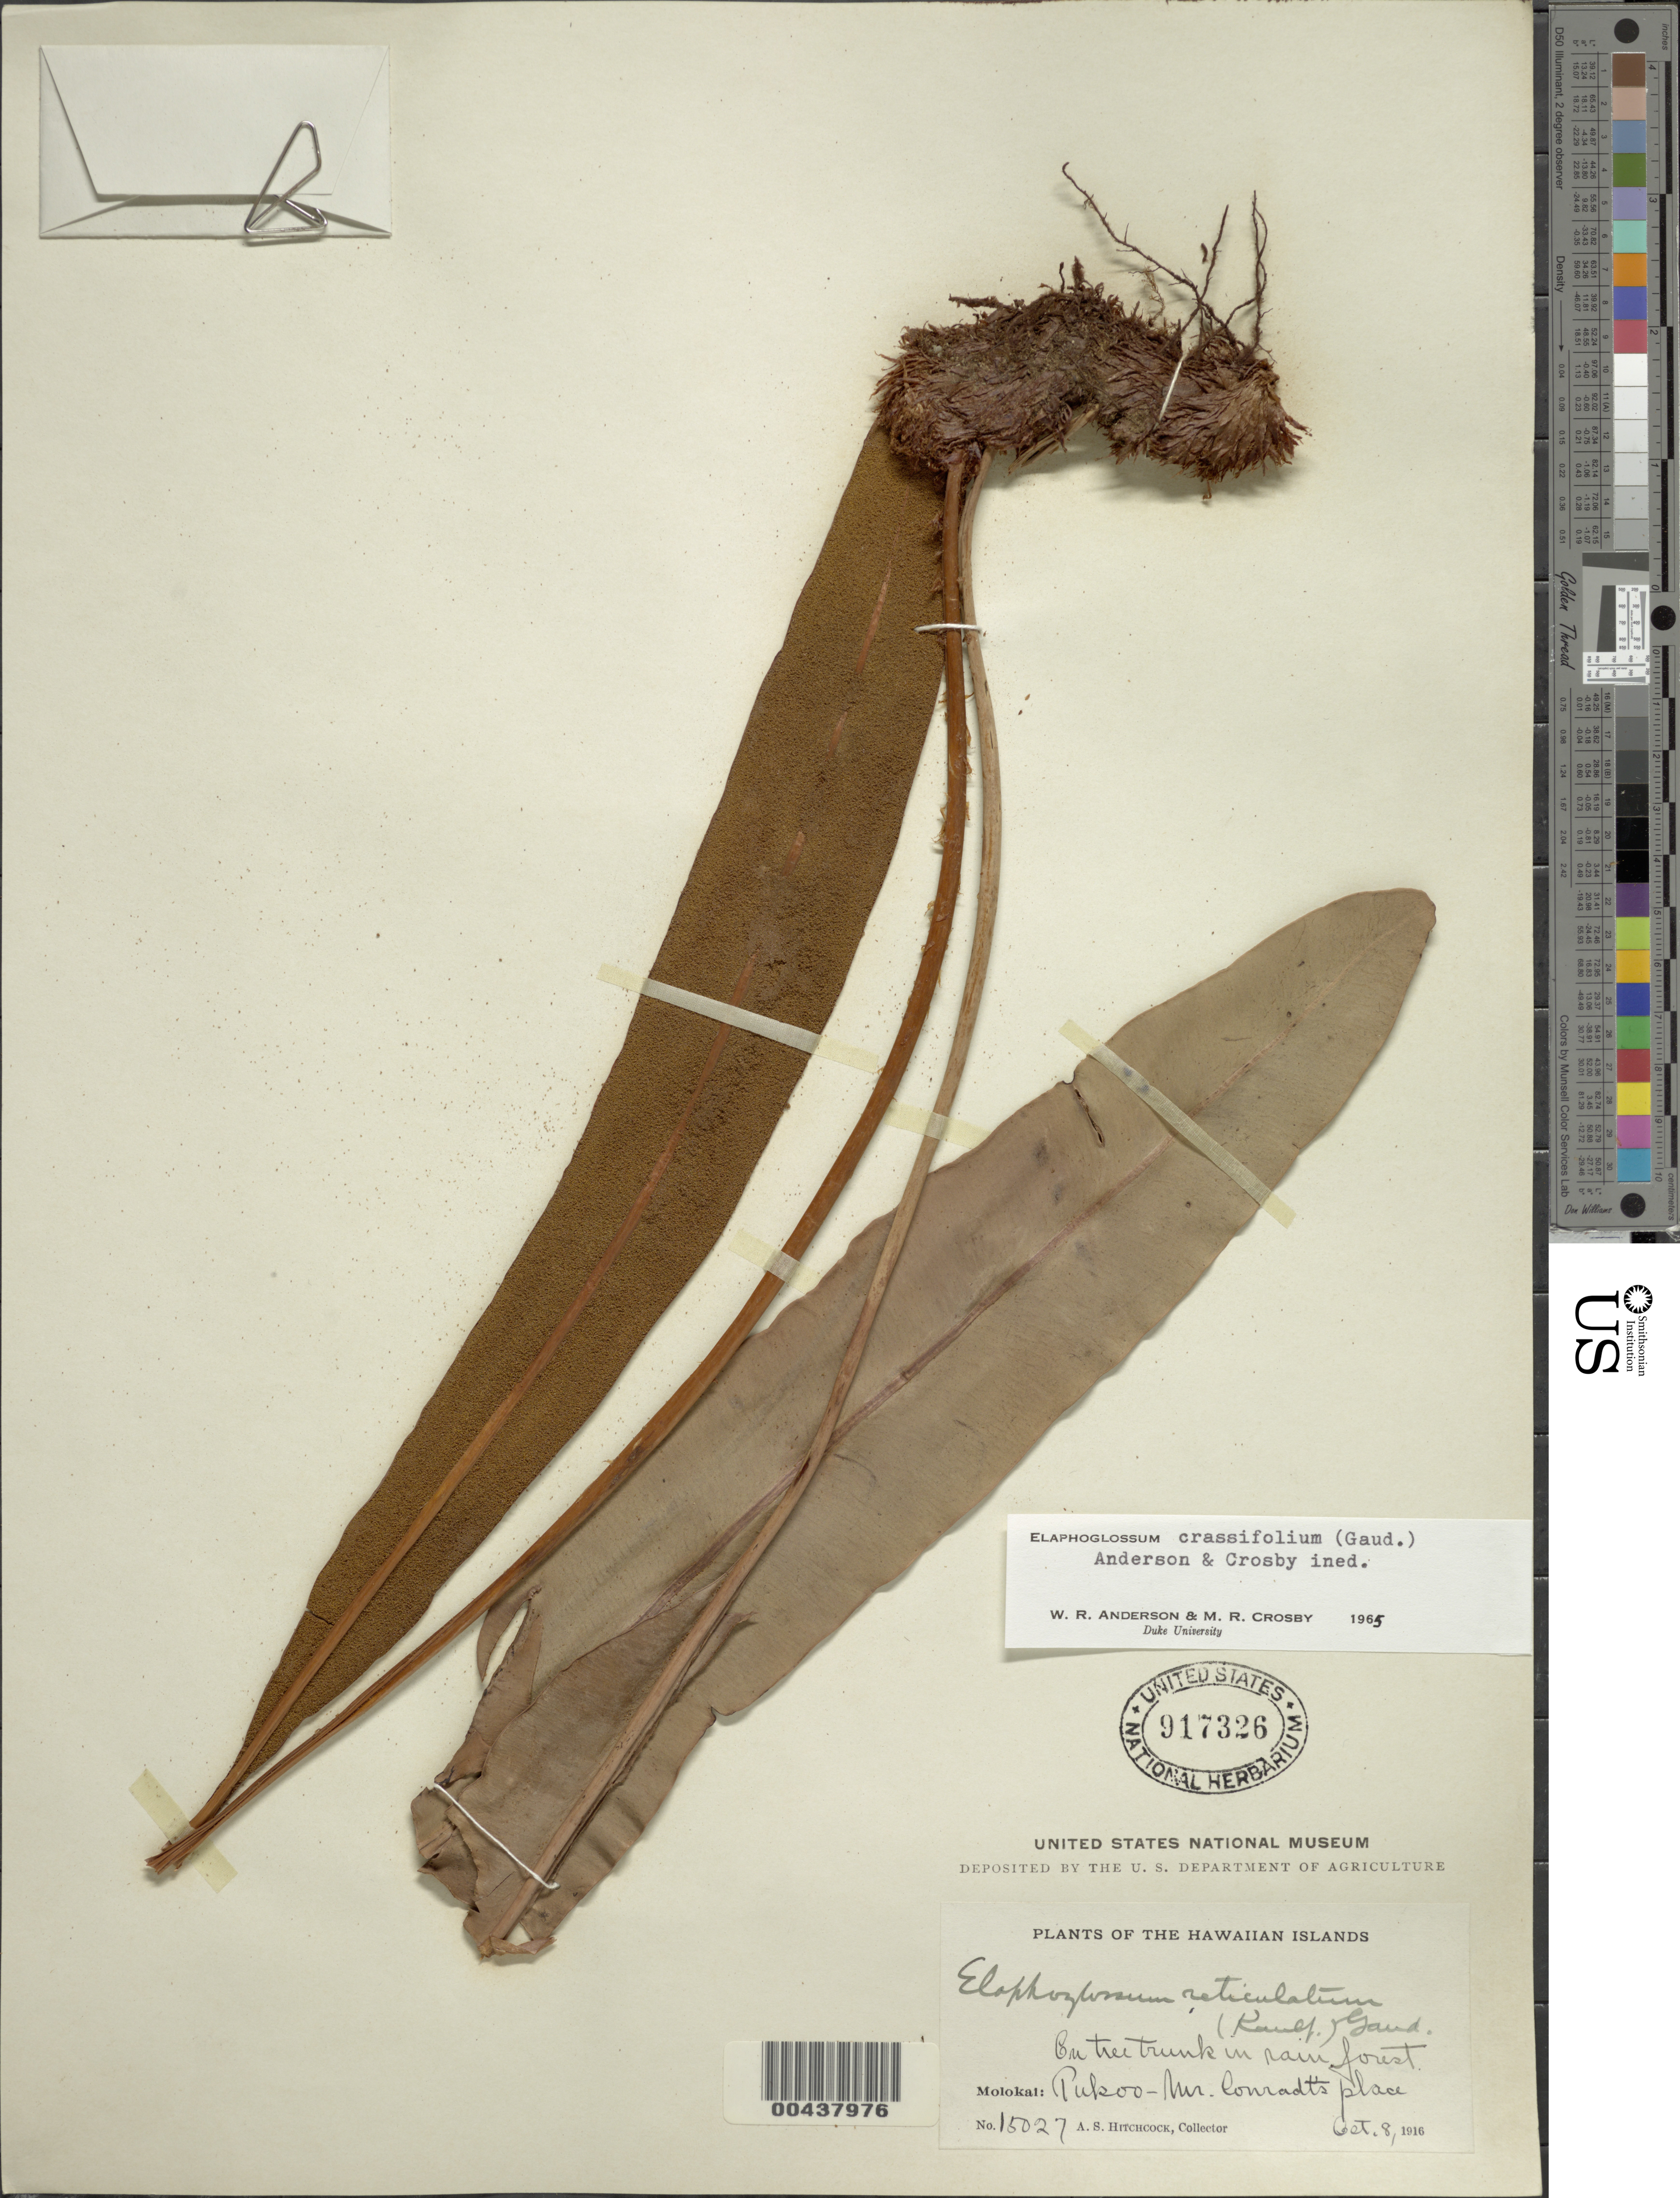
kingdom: Plantae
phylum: Tracheophyta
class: Polypodiopsida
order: Polypodiales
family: Dryopteridaceae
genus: Elaphoglossum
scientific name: Elaphoglossum crassifolium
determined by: Anderson, W. R.; Crosby, M.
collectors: A. S. Hitchcock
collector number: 15027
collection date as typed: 8 Oct 1916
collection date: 1916-10-08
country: United States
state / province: Hawaii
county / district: Maui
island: Moloka'i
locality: Pukoo- Mr. Conradt's place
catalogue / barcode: US 917326